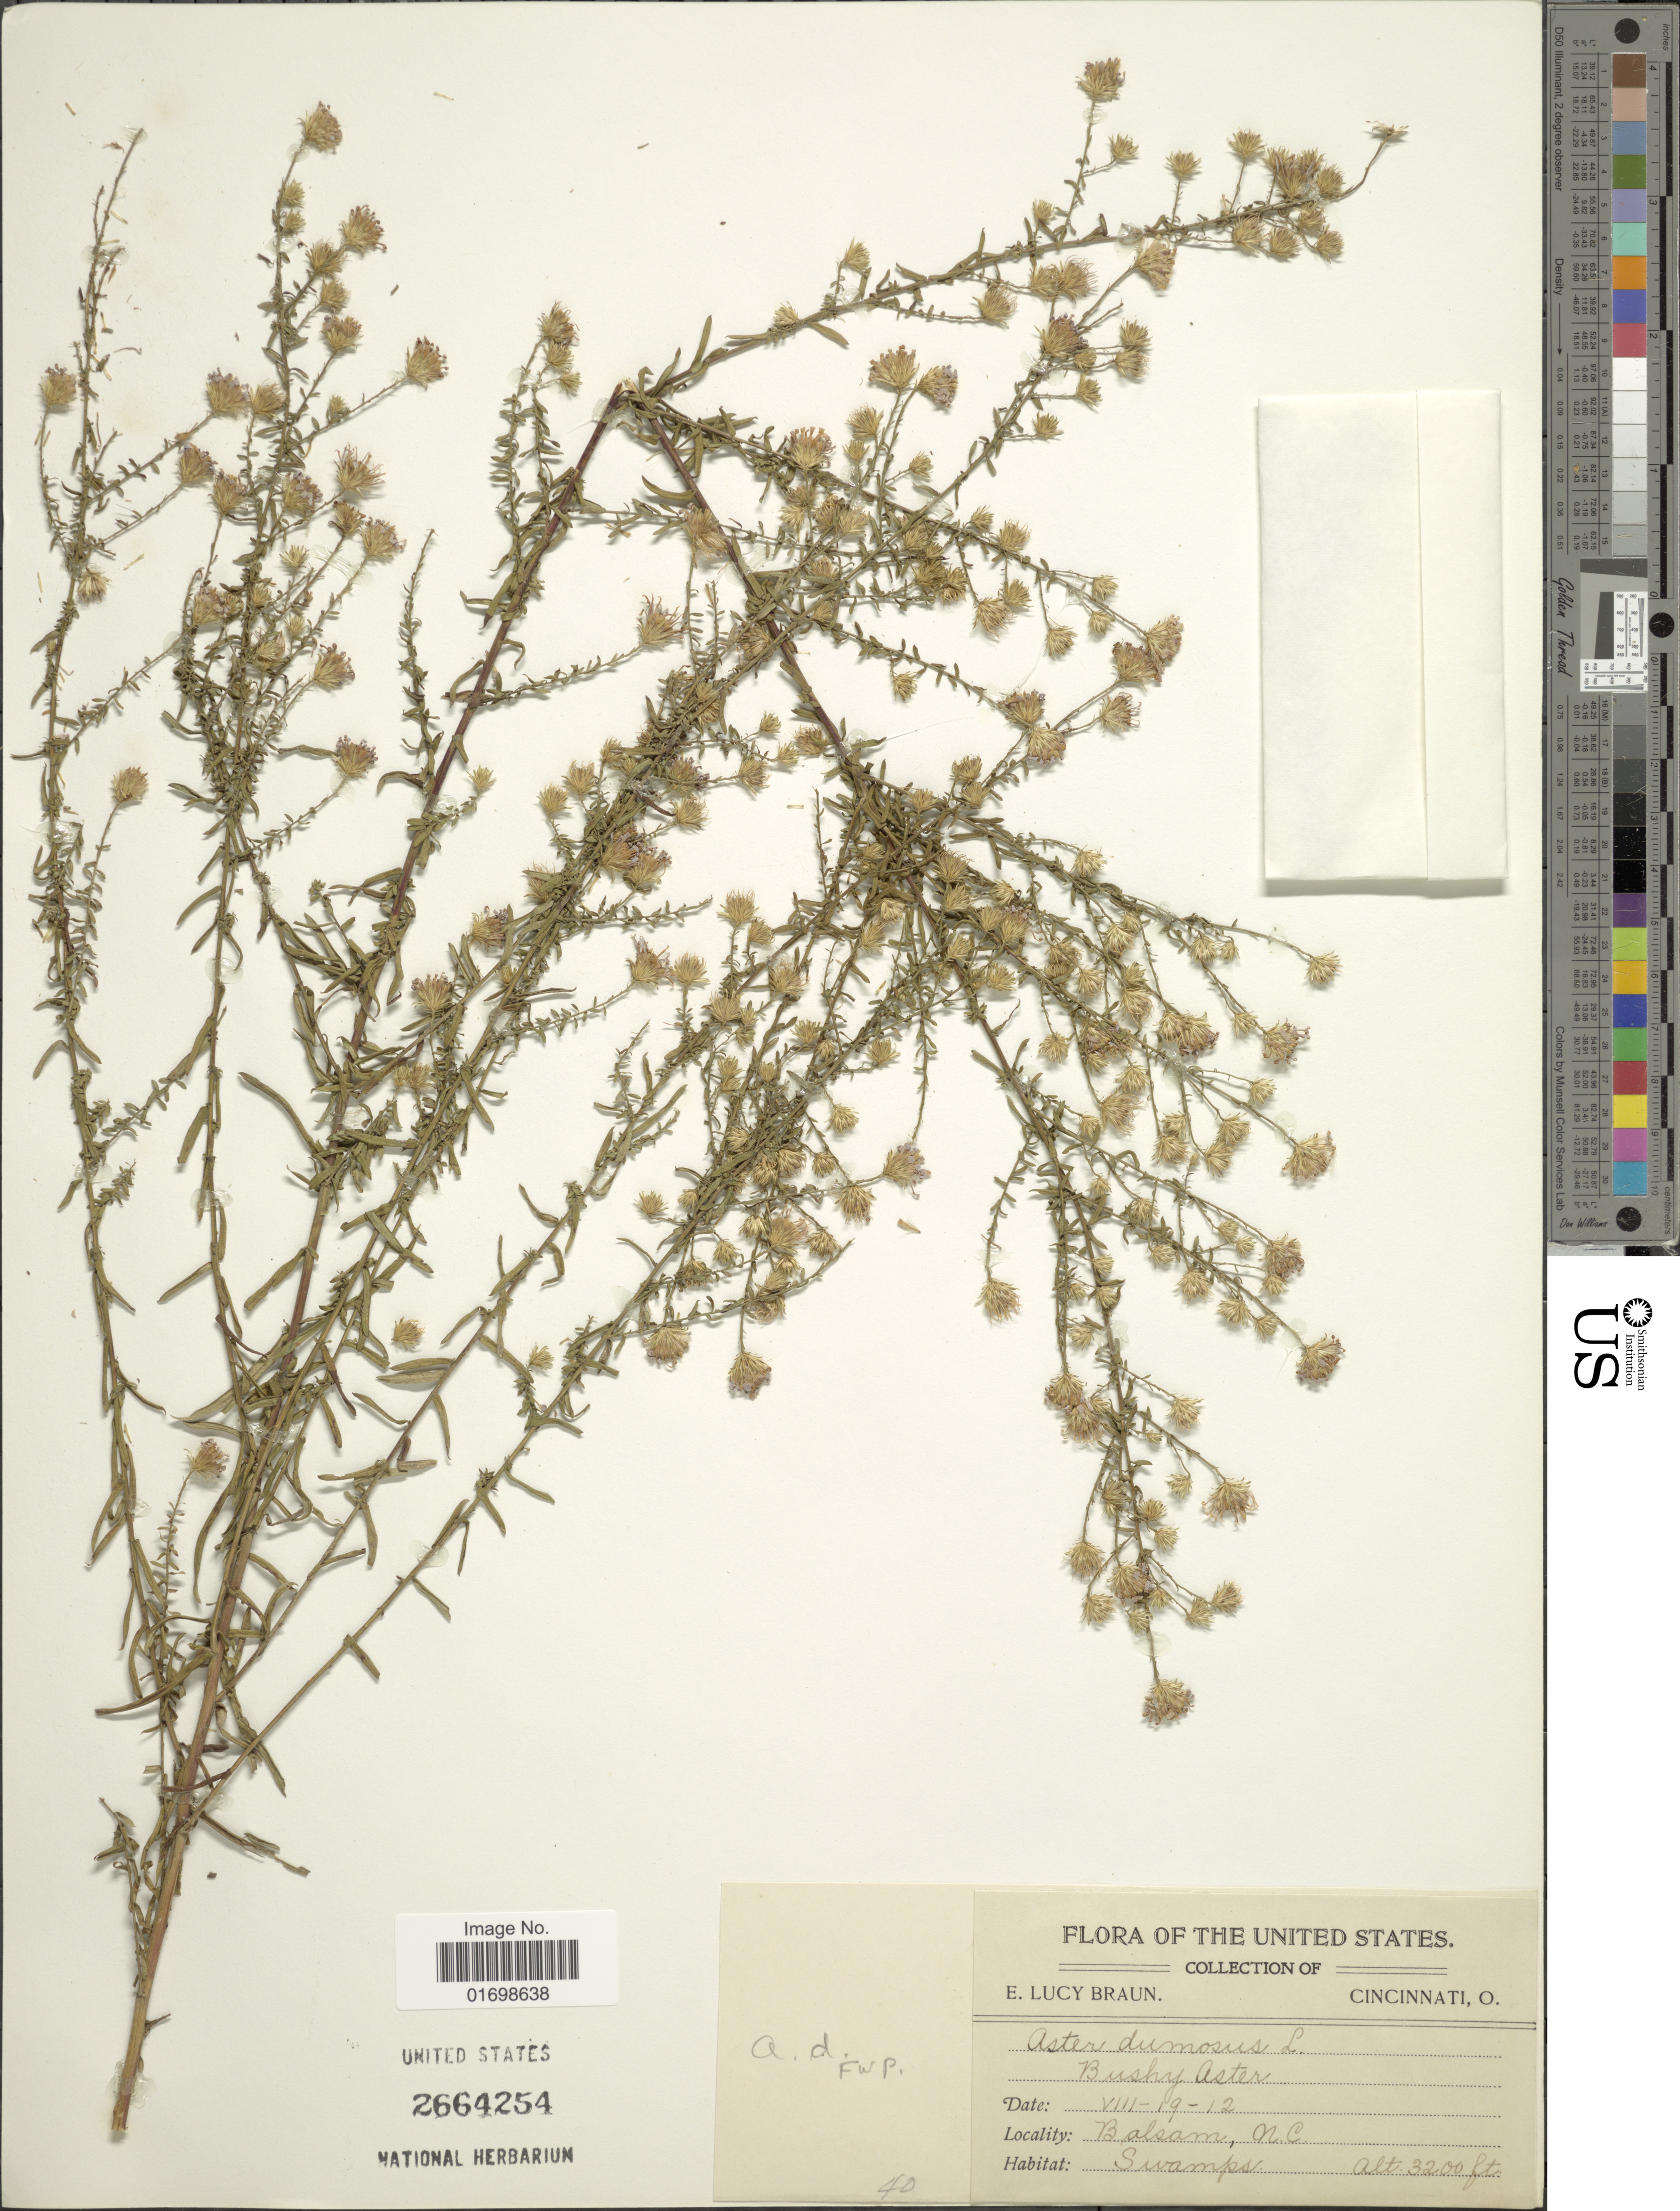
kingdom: Plantae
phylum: Tracheophyta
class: Magnoliopsida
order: Asterales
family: Asteraceae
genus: Symphyotrichum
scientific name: Symphyotrichum dumosum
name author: (L.) G.L. Nesom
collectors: E. L. Braun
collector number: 40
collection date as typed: Transcribed d/m/y: 19/8/12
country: United States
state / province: North Carolina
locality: Balsam, N. C.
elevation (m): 975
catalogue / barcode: US 2664254